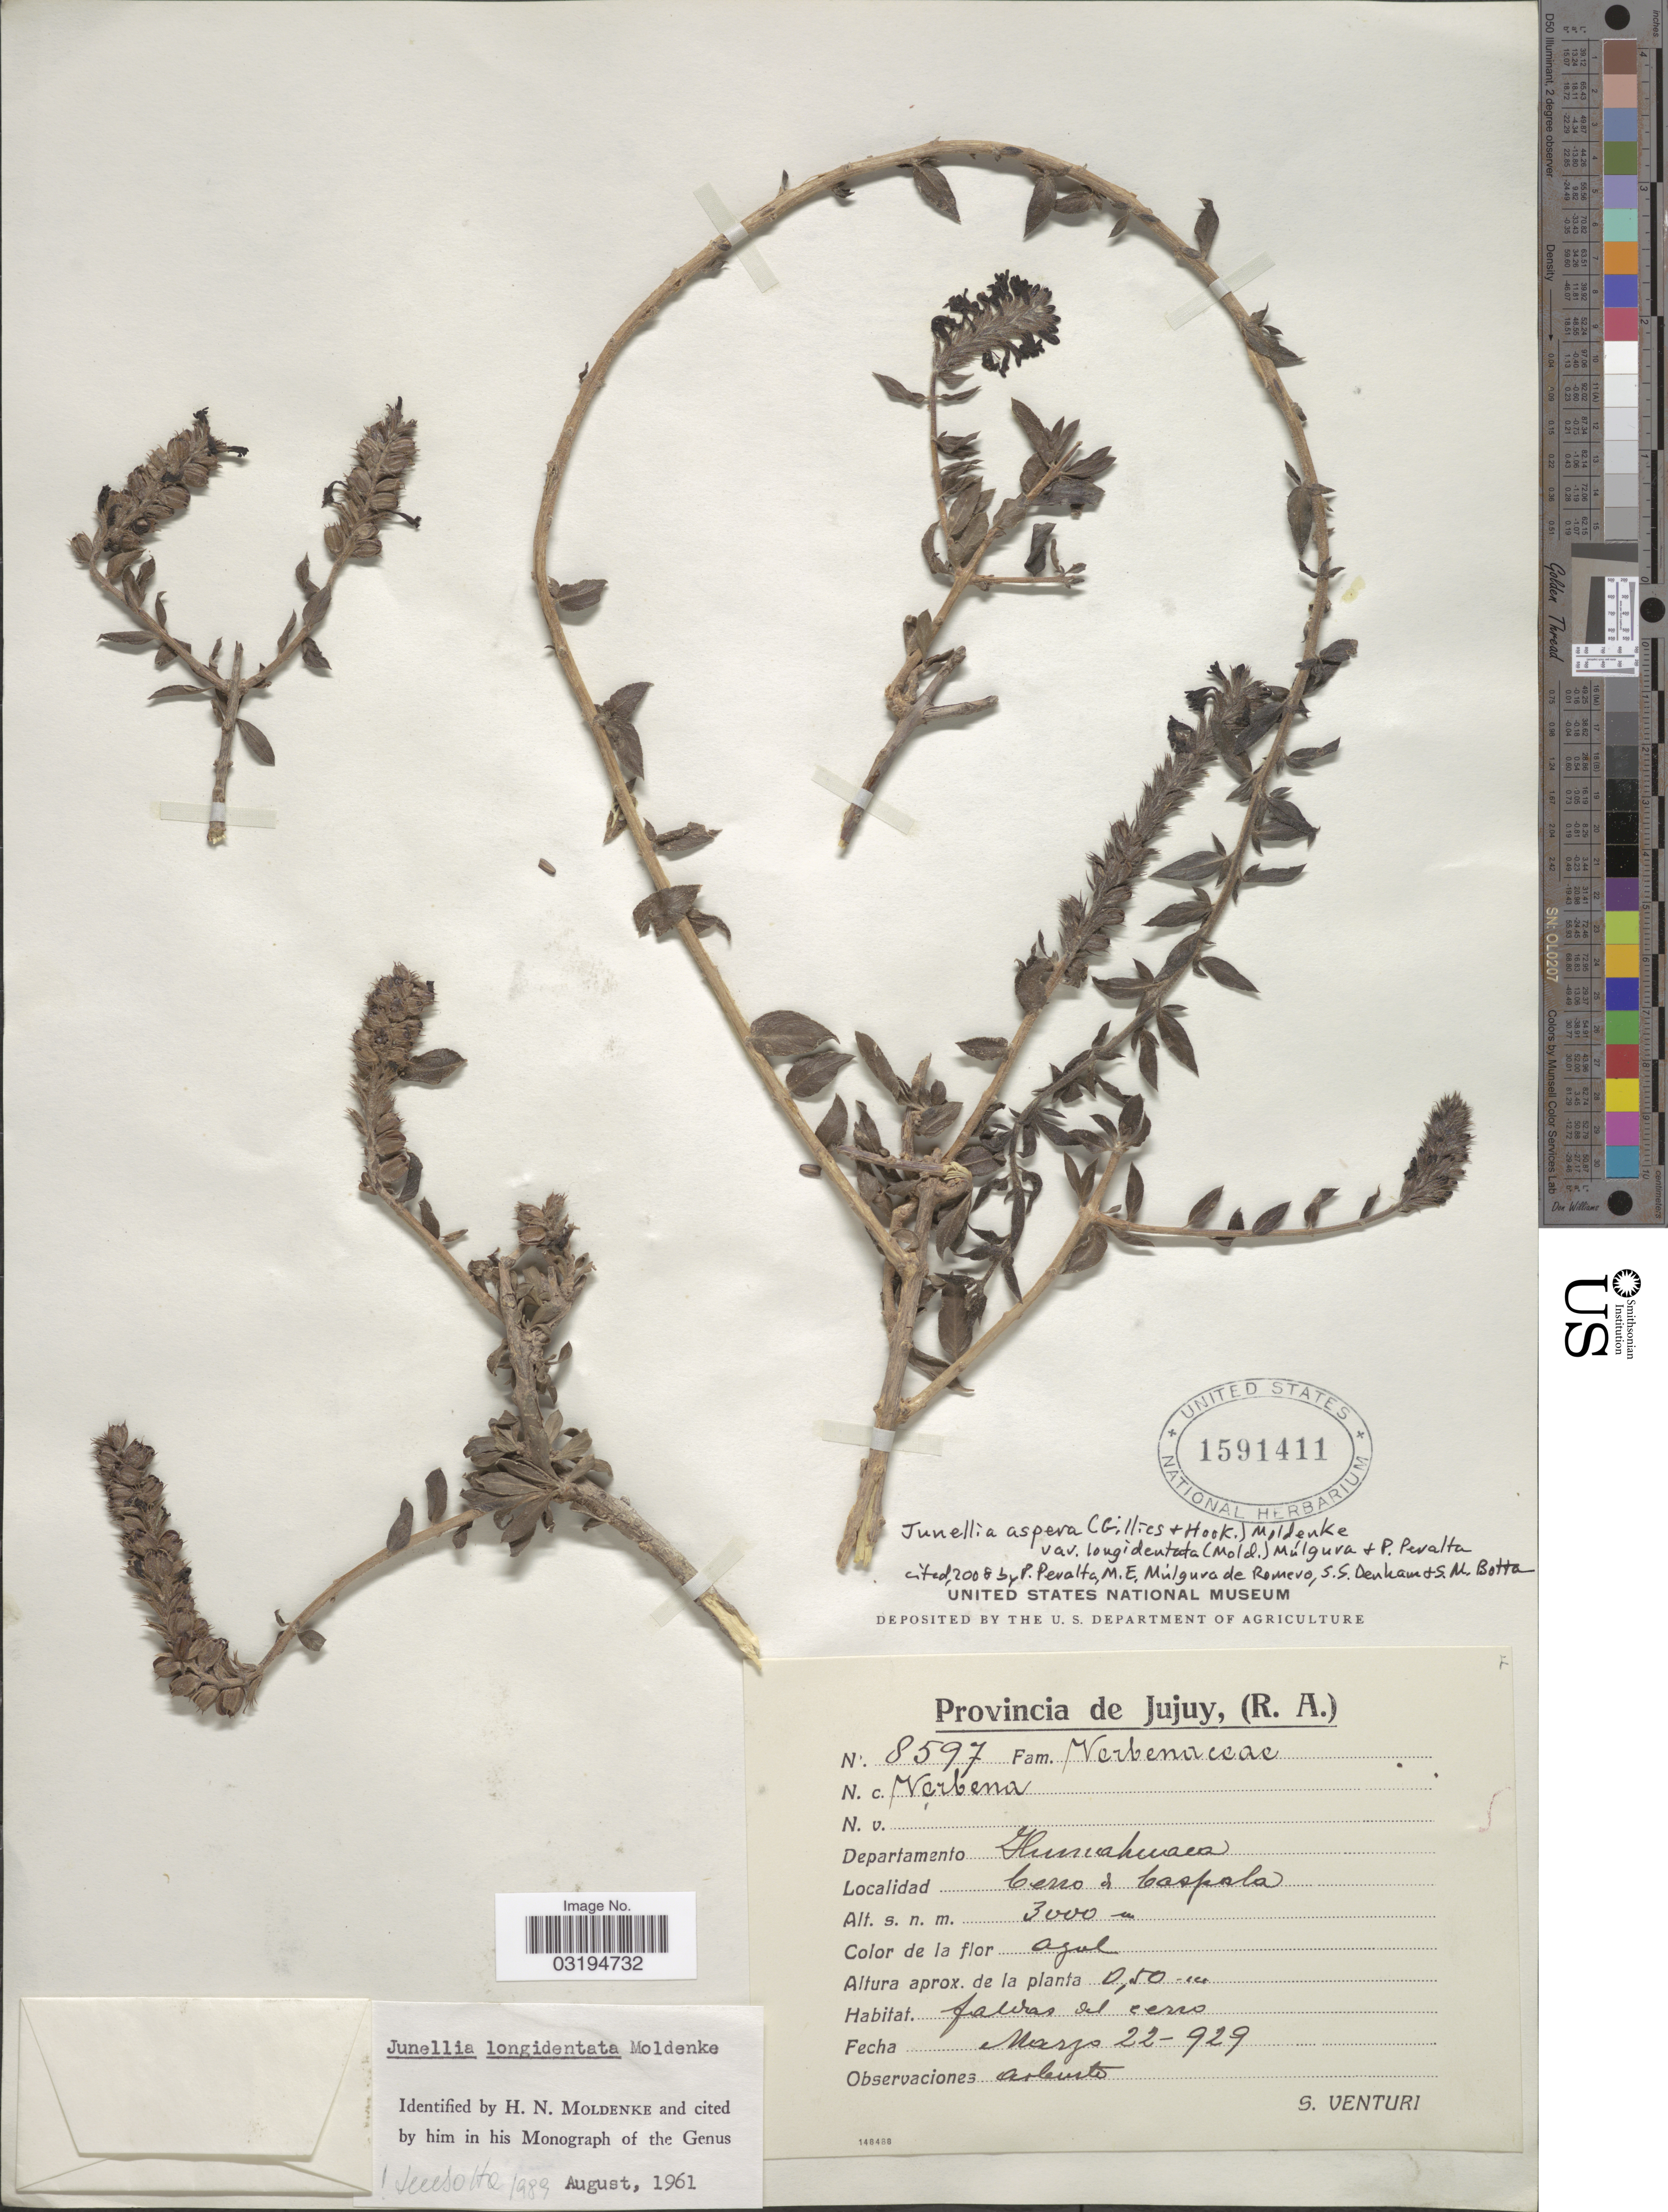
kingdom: Plantae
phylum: Tracheophyta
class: Magnoliopsida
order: Lamiales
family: Verbenaceae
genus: Junellia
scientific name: Junellia aspera var. longidentata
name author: (Moldenke) Mulgura & P. Peralta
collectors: S. Venturi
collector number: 8597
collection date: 1929-03-22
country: Argentina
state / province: Salta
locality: Departamento Humahuaua. Cerro de Caspala.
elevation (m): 3000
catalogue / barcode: US 1591411